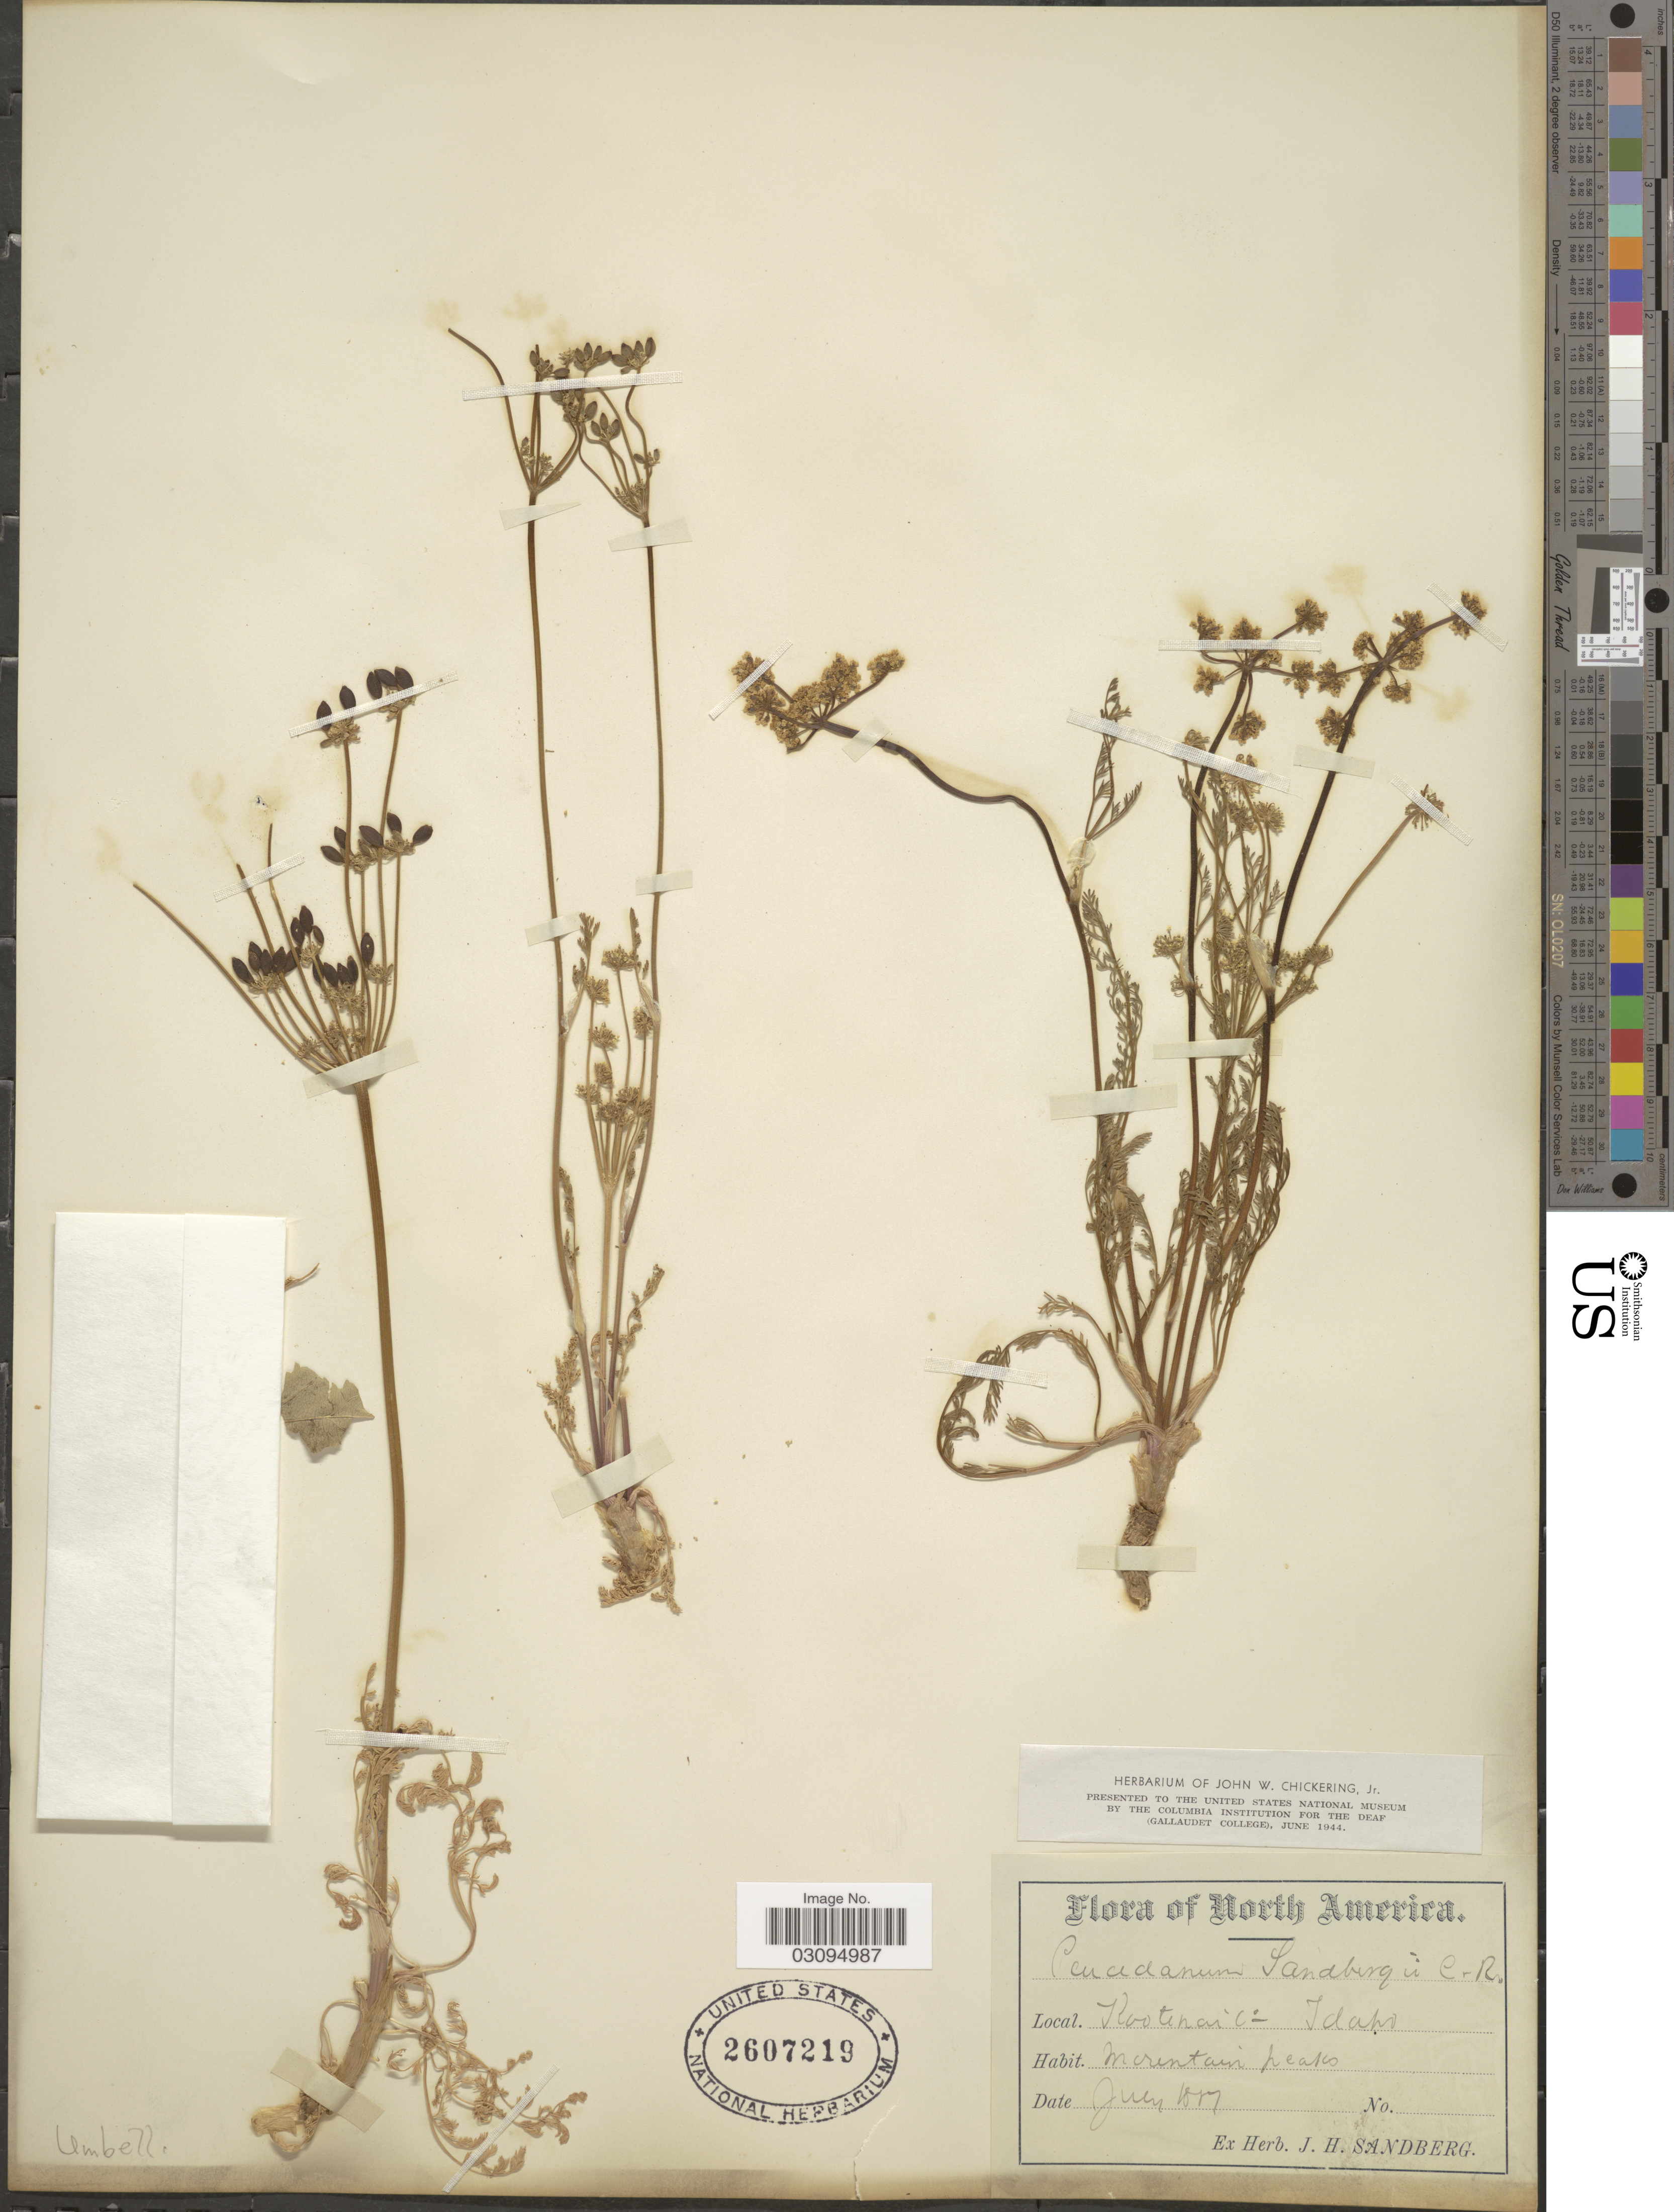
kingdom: Plantae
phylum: Tracheophyta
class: Magnoliopsida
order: Apiales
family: Apiaceae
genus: Lomatium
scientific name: Lomatium sandbergii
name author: (J.M. Coult. & Rose) J.M. Coult. & Rose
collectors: ex. herb. J. H. Sandberg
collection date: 1889-06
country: United States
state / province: Idaho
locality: Kootenai Co.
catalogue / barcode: US 2607219